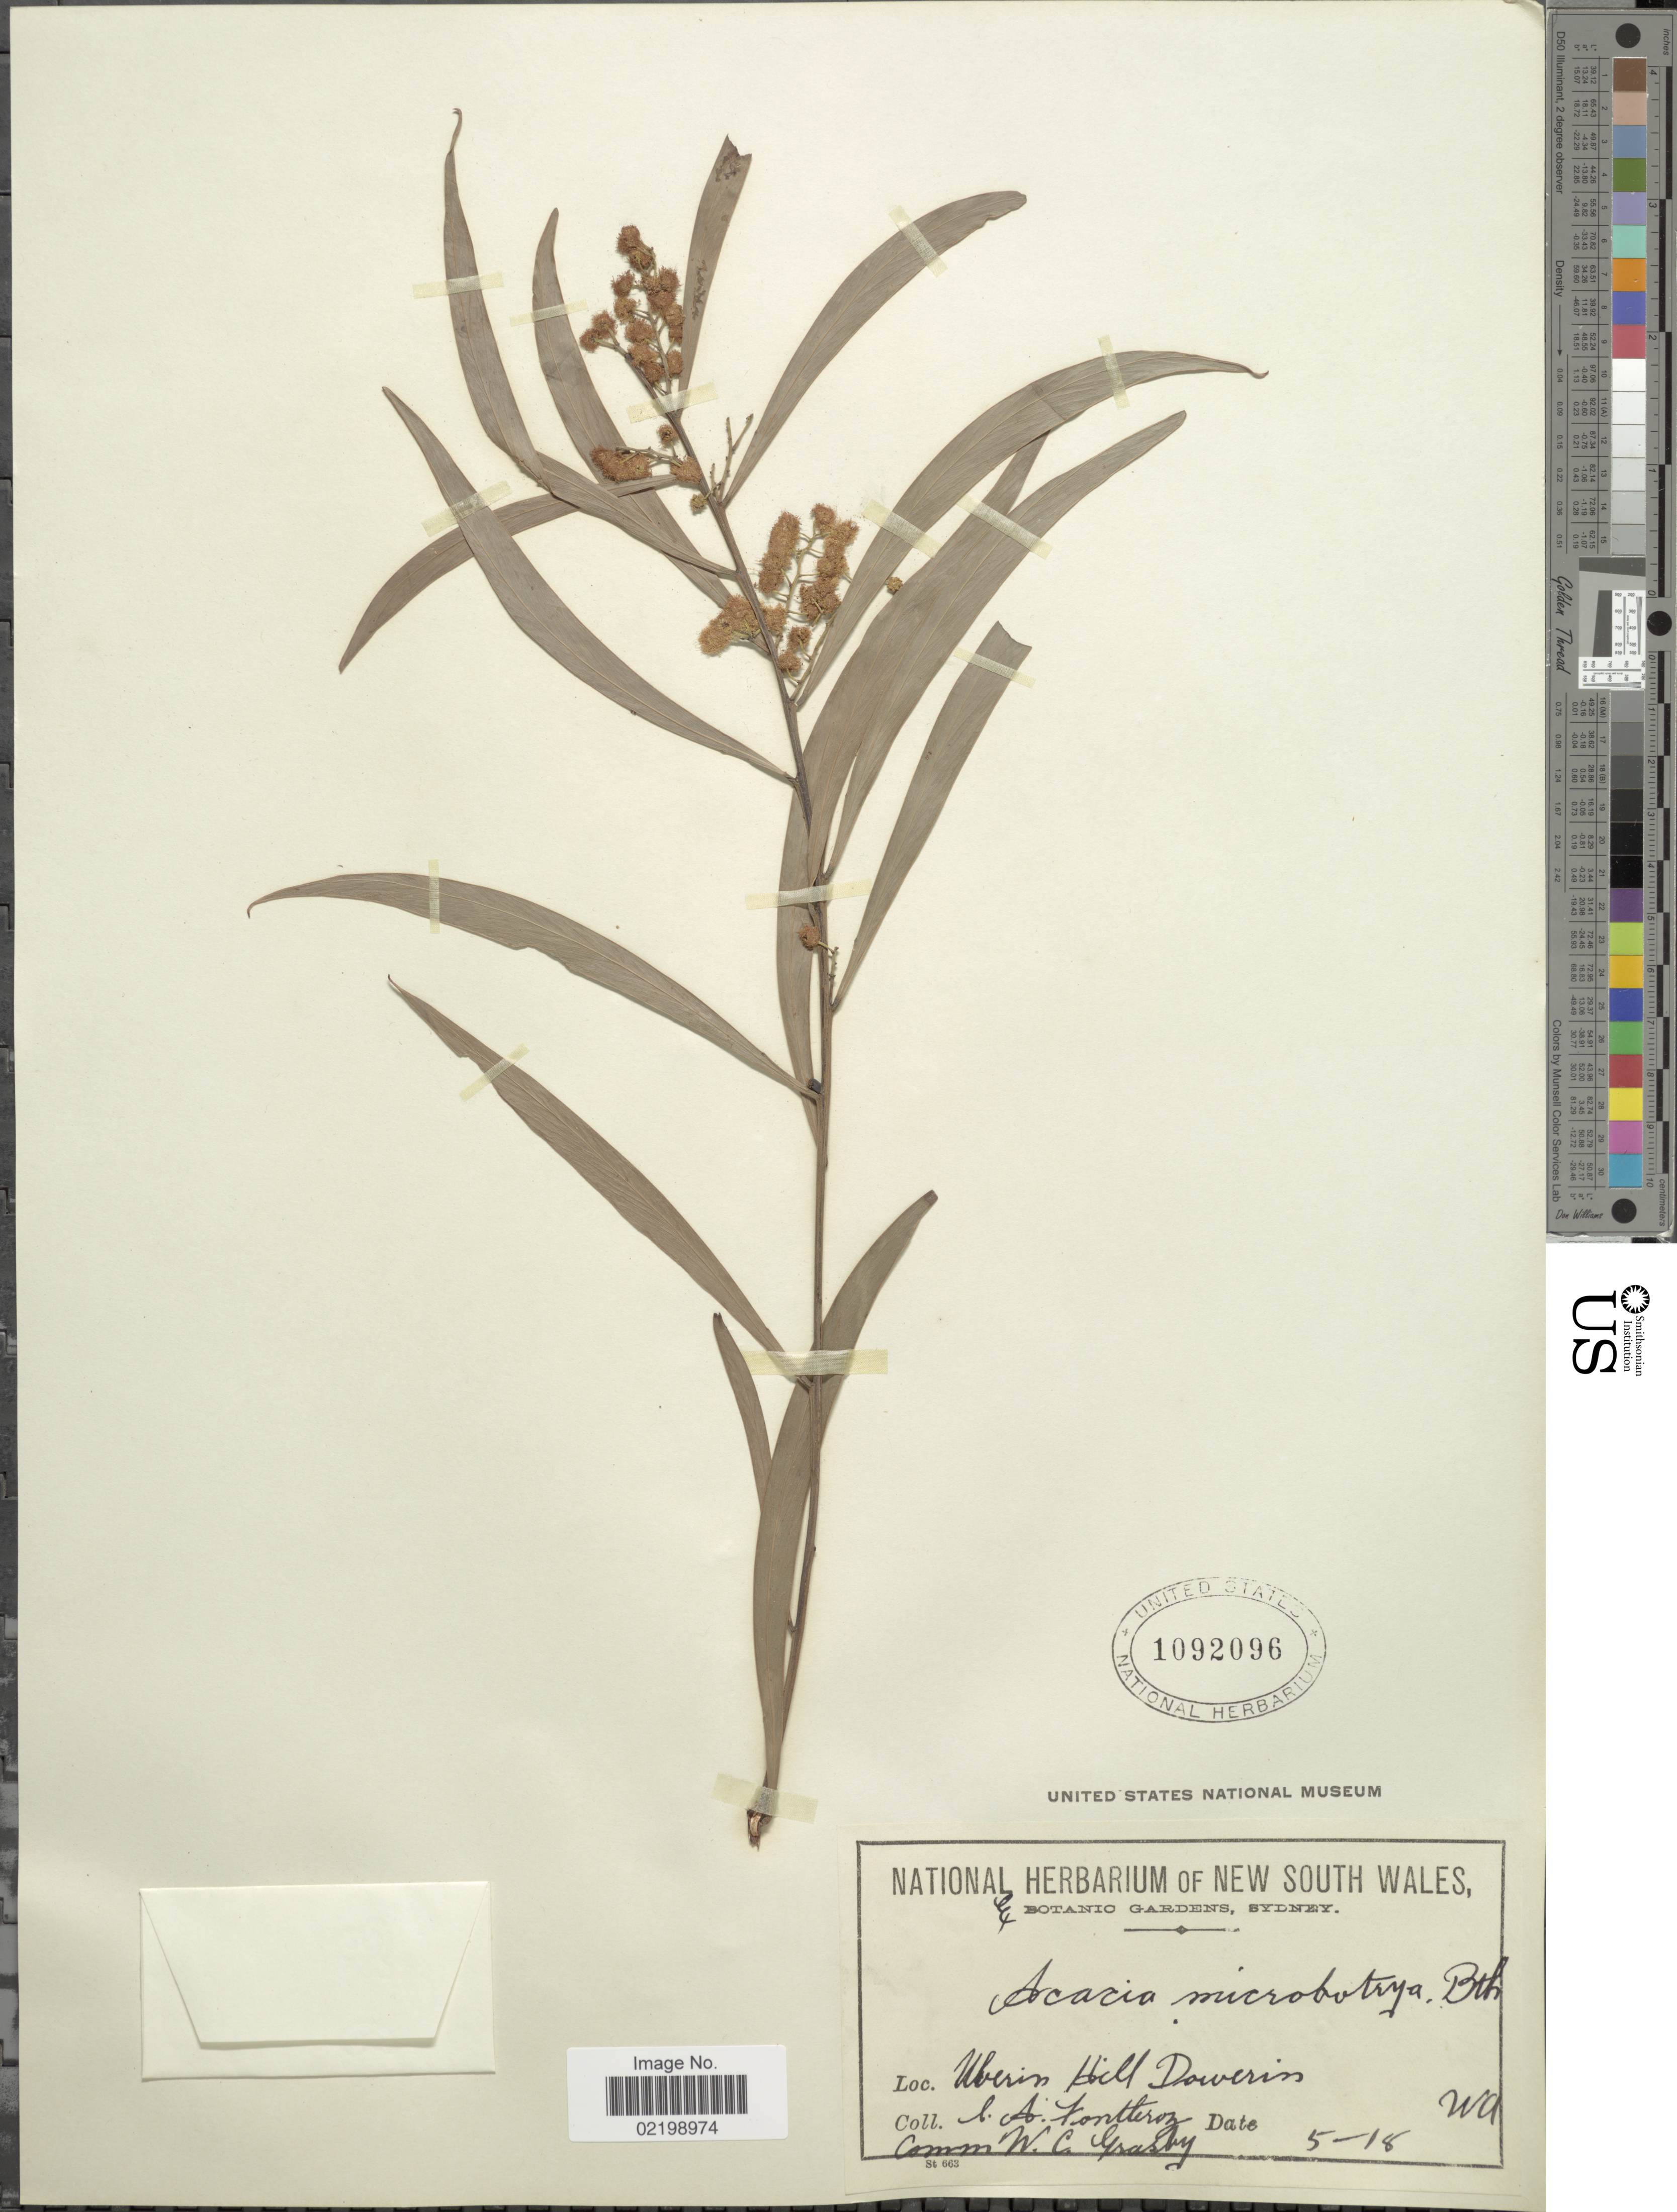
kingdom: Plantae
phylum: Tracheophyta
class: Magnoliopsida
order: Fabales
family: Fabaceae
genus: Acacia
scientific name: Acacia microbotrya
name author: Benth.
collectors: C. A. Fontleroy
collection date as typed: Transcribed d/m/y: /5/18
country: Australia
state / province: Western Australia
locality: Werin Hill Dowerin, W.A.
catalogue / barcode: US 1092096